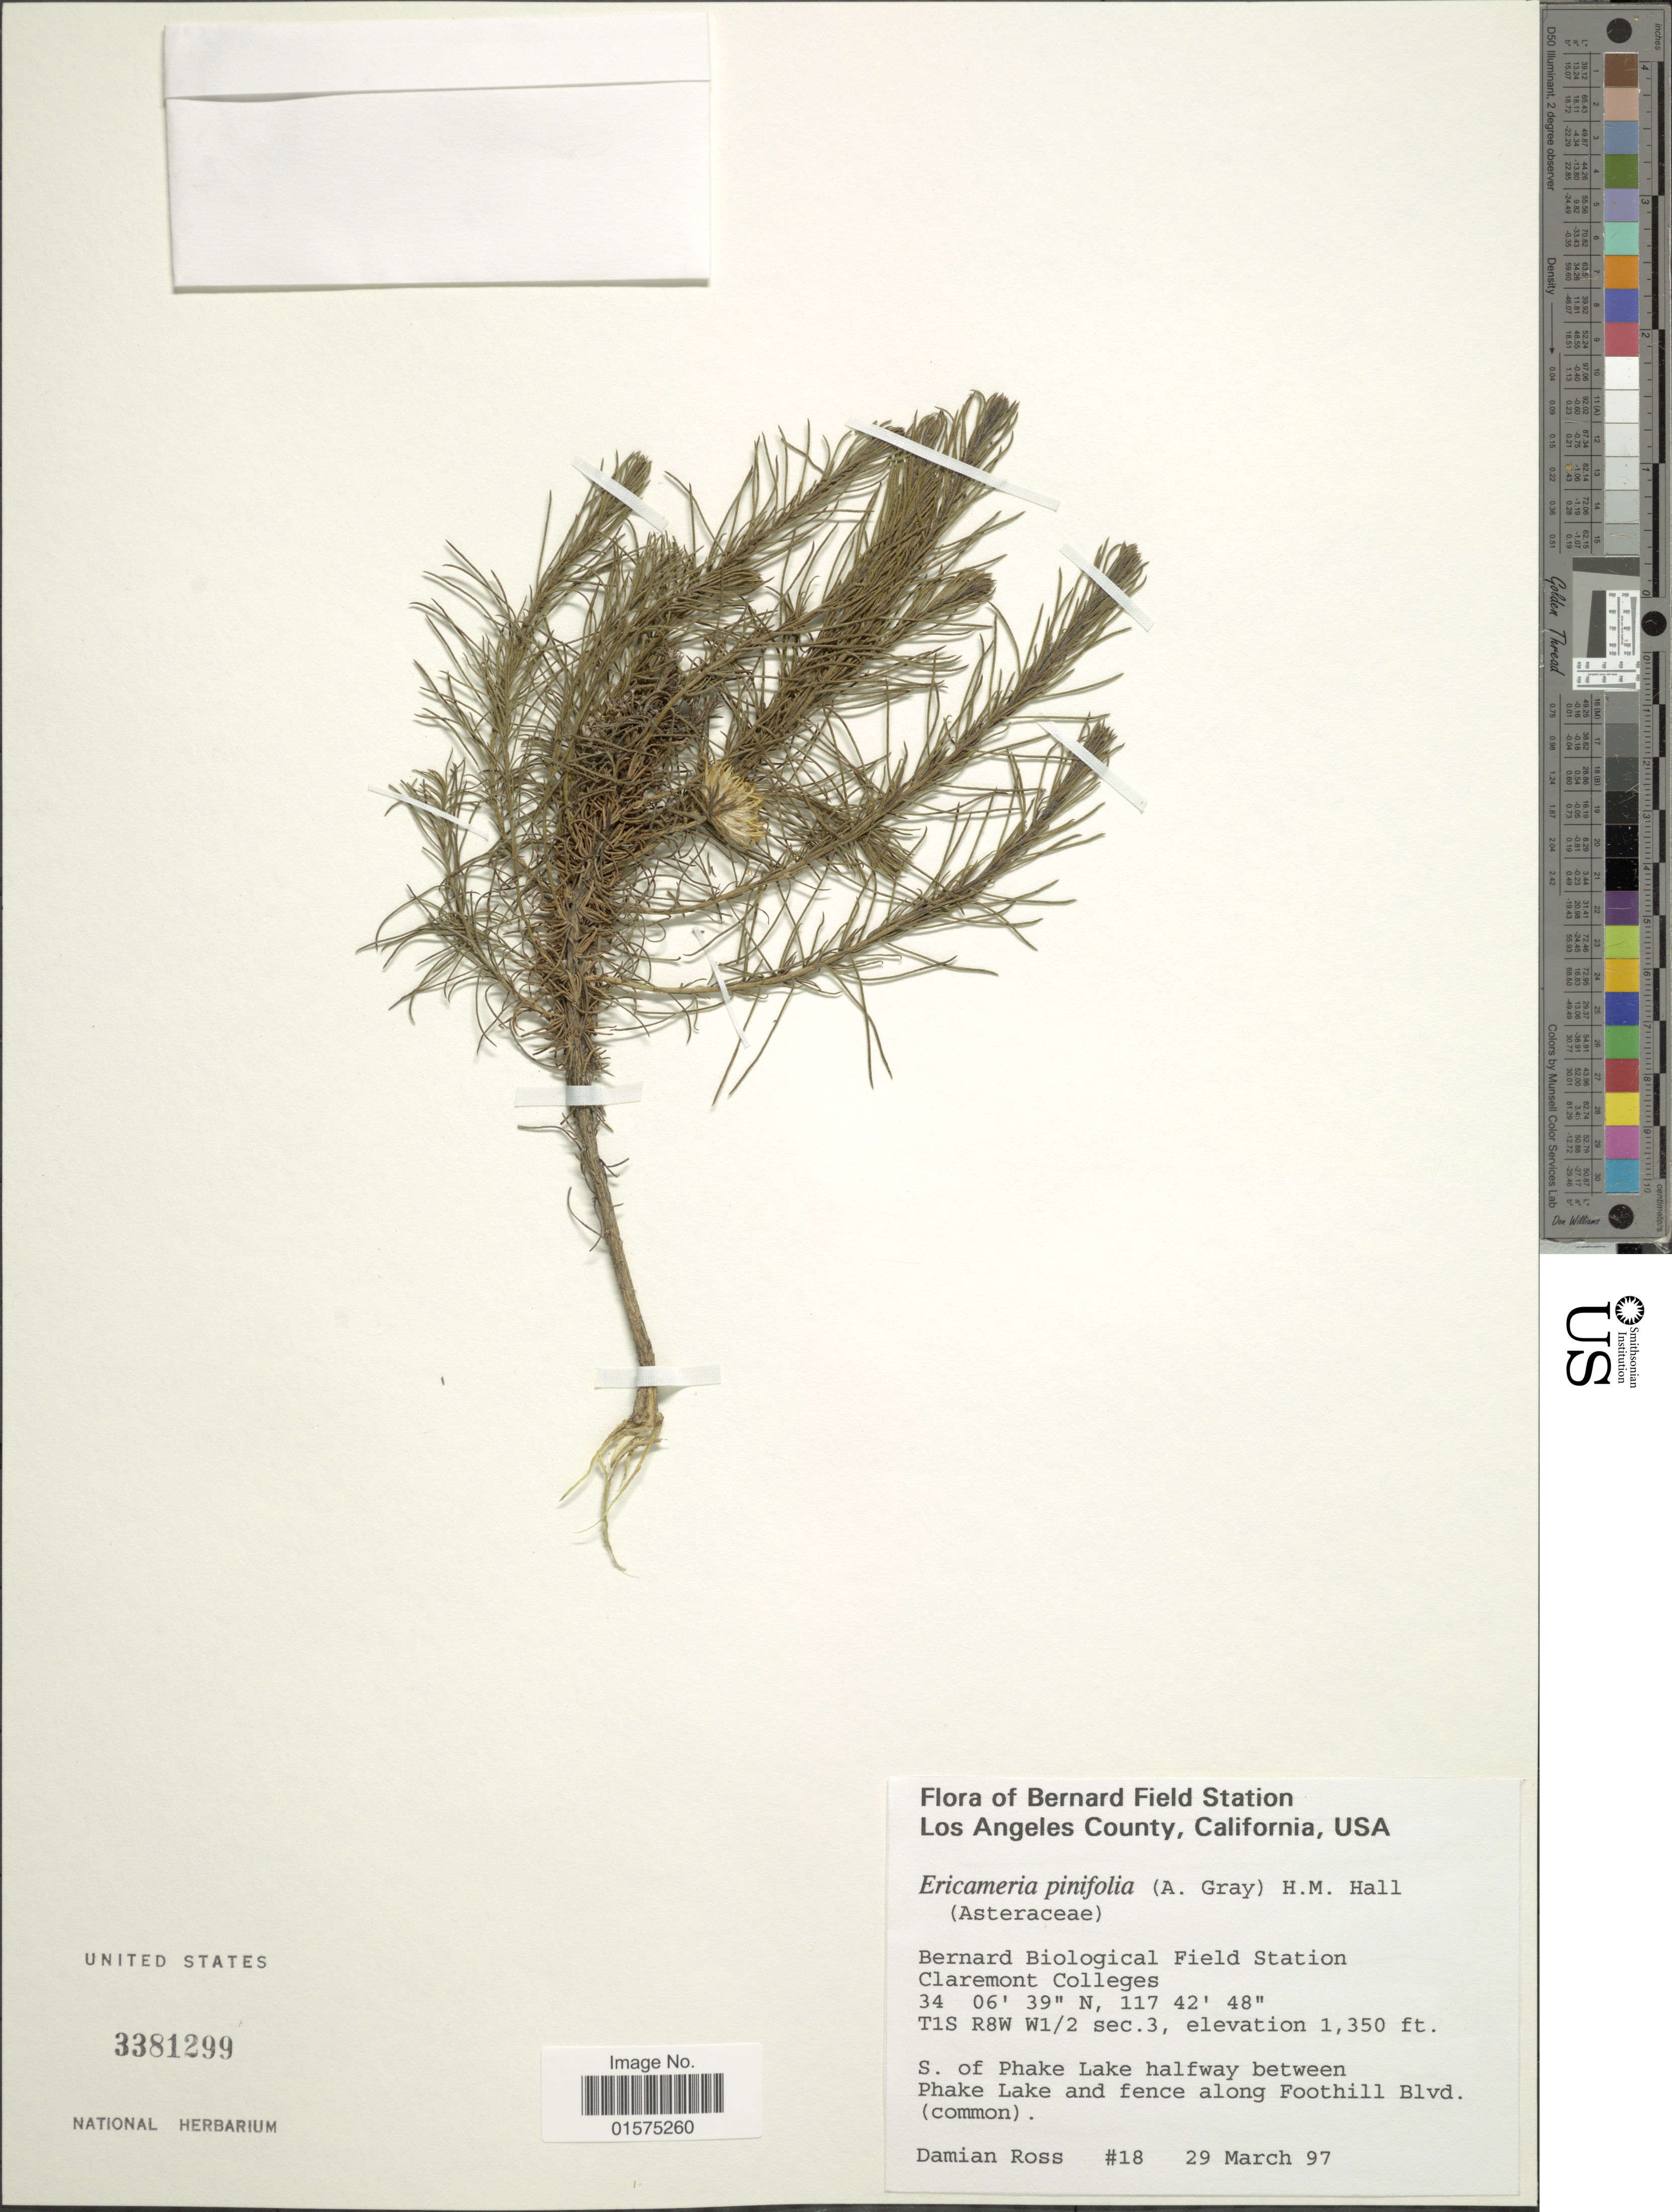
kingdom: Plantae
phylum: Tracheophyta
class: Magnoliopsida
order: Asterales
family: Asteraceae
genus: Ericameria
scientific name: Ericameria pinifolia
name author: (A. Gray) Hall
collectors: D. Ross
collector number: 18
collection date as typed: Transcribed d/m/y: 29/3/97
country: United States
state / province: California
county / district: Los Angeles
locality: Bernard Field Station. Los Angeles County. Bernard Biological Field Station Claremont Colleges. T1S R8W W1/2 sec. 3. S. of Phake Lake halfway between Phake Lake and fence along Foothill Blvd.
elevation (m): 411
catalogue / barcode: US 3381299